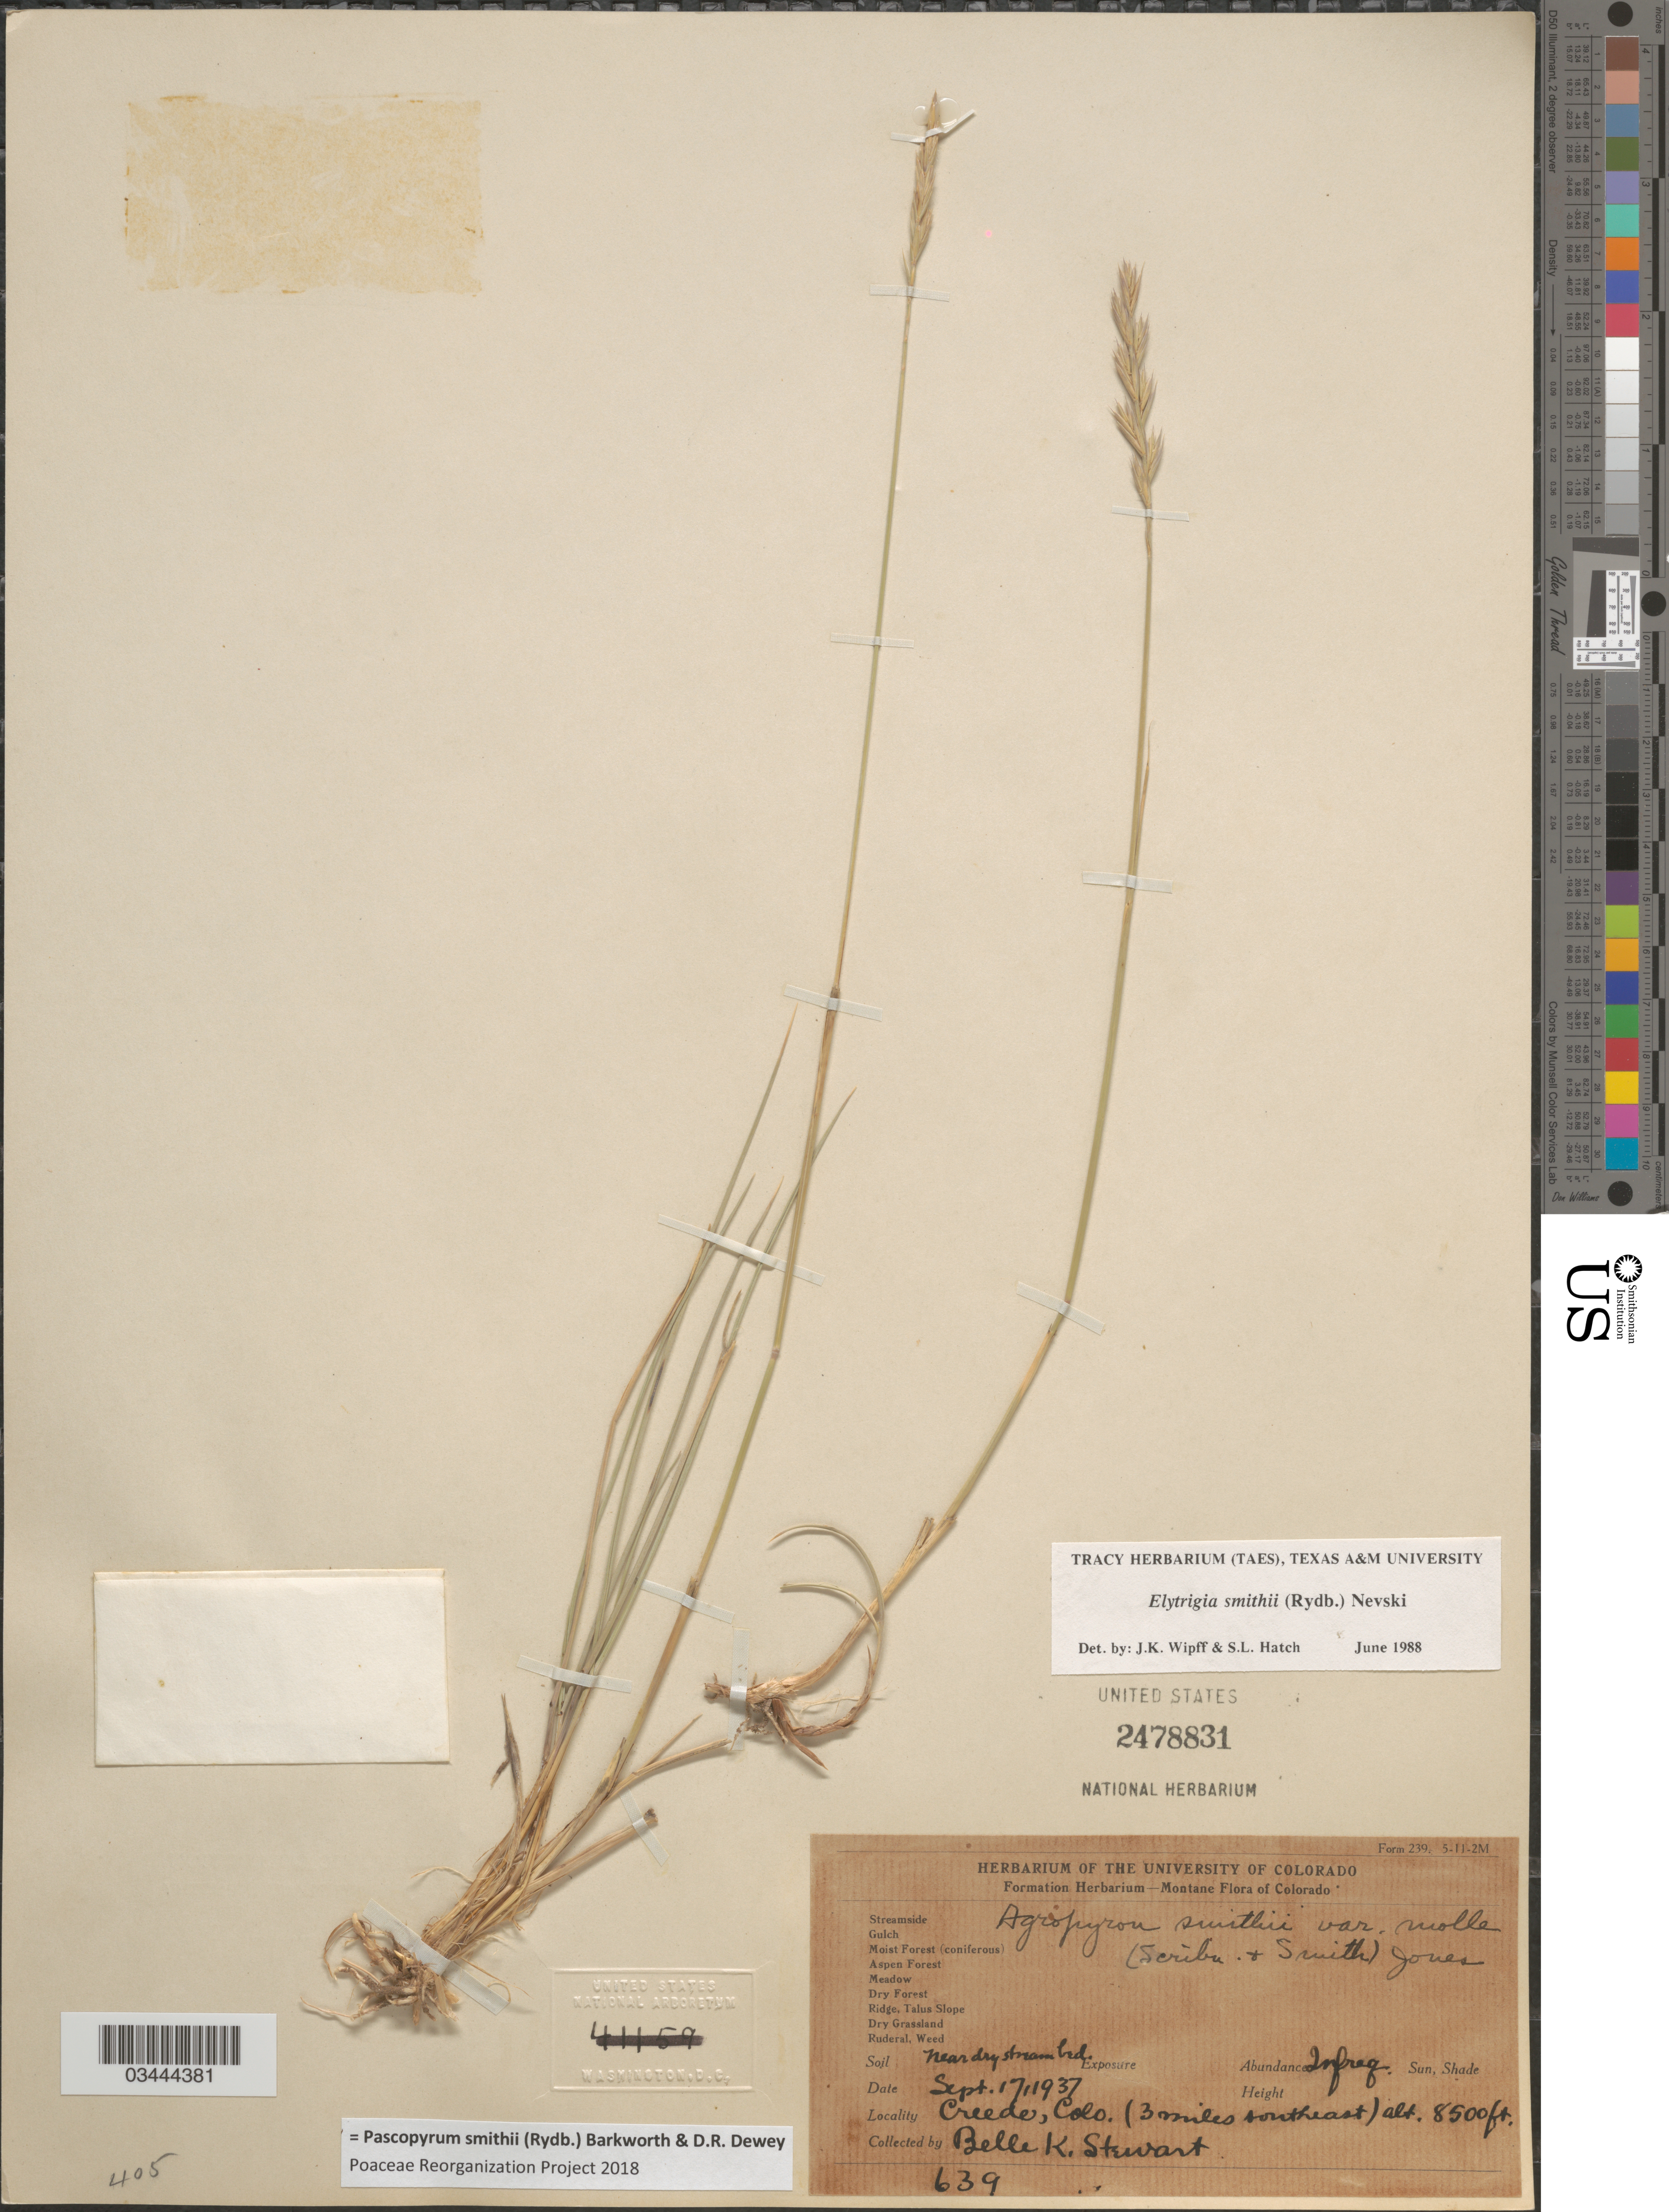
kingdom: Plantae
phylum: Tracheophyta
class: Liliopsida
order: Poales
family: Poaceae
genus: Pascopyrum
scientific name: Pascopyrum smithii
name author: (Rydb.) Barkworth & Dewey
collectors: B. Stewart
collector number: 639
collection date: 1937-09-17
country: United States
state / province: Colorado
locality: Montane. Creede. (3 miles southeast).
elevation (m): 2591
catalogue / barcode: US 2478831